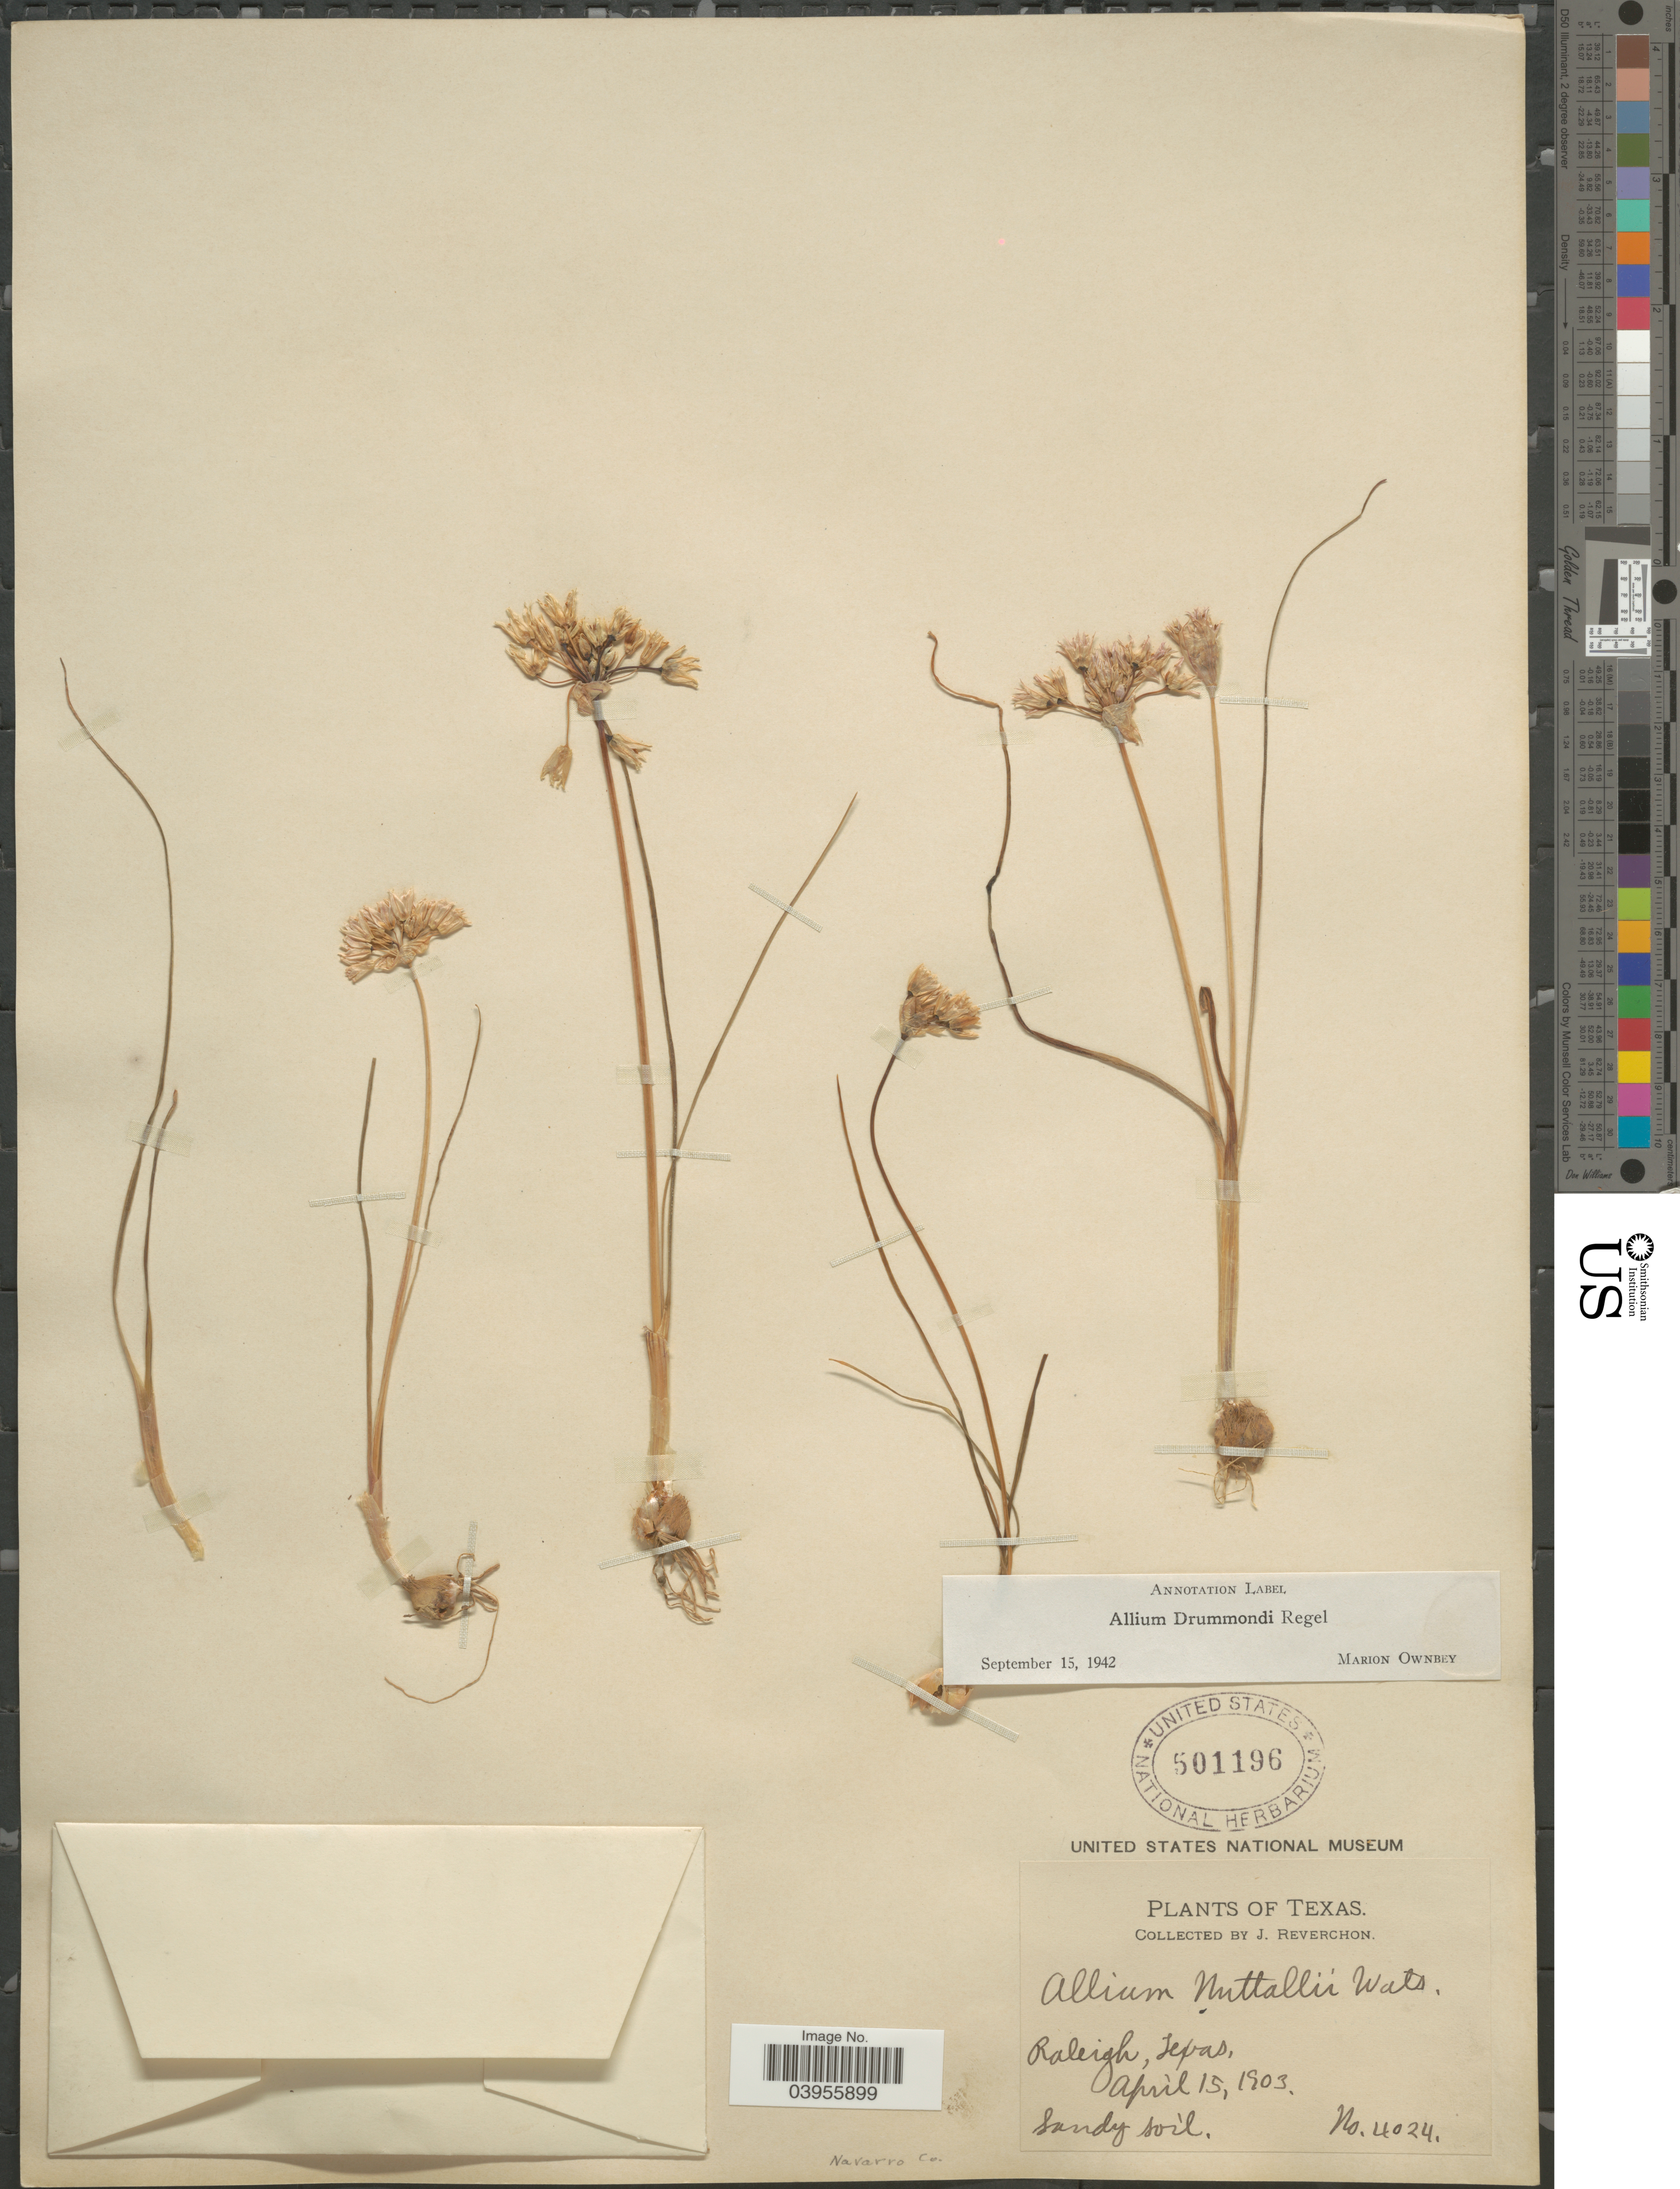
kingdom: Plantae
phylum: Tracheophyta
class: Liliopsida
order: Asparagales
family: Amaryllidaceae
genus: Allium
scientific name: Allium drummondii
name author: Regel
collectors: J. Reverchon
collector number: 4024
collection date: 1903-04-15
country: United States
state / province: Texas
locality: Raleigh. Navarro Co.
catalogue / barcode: US 501196